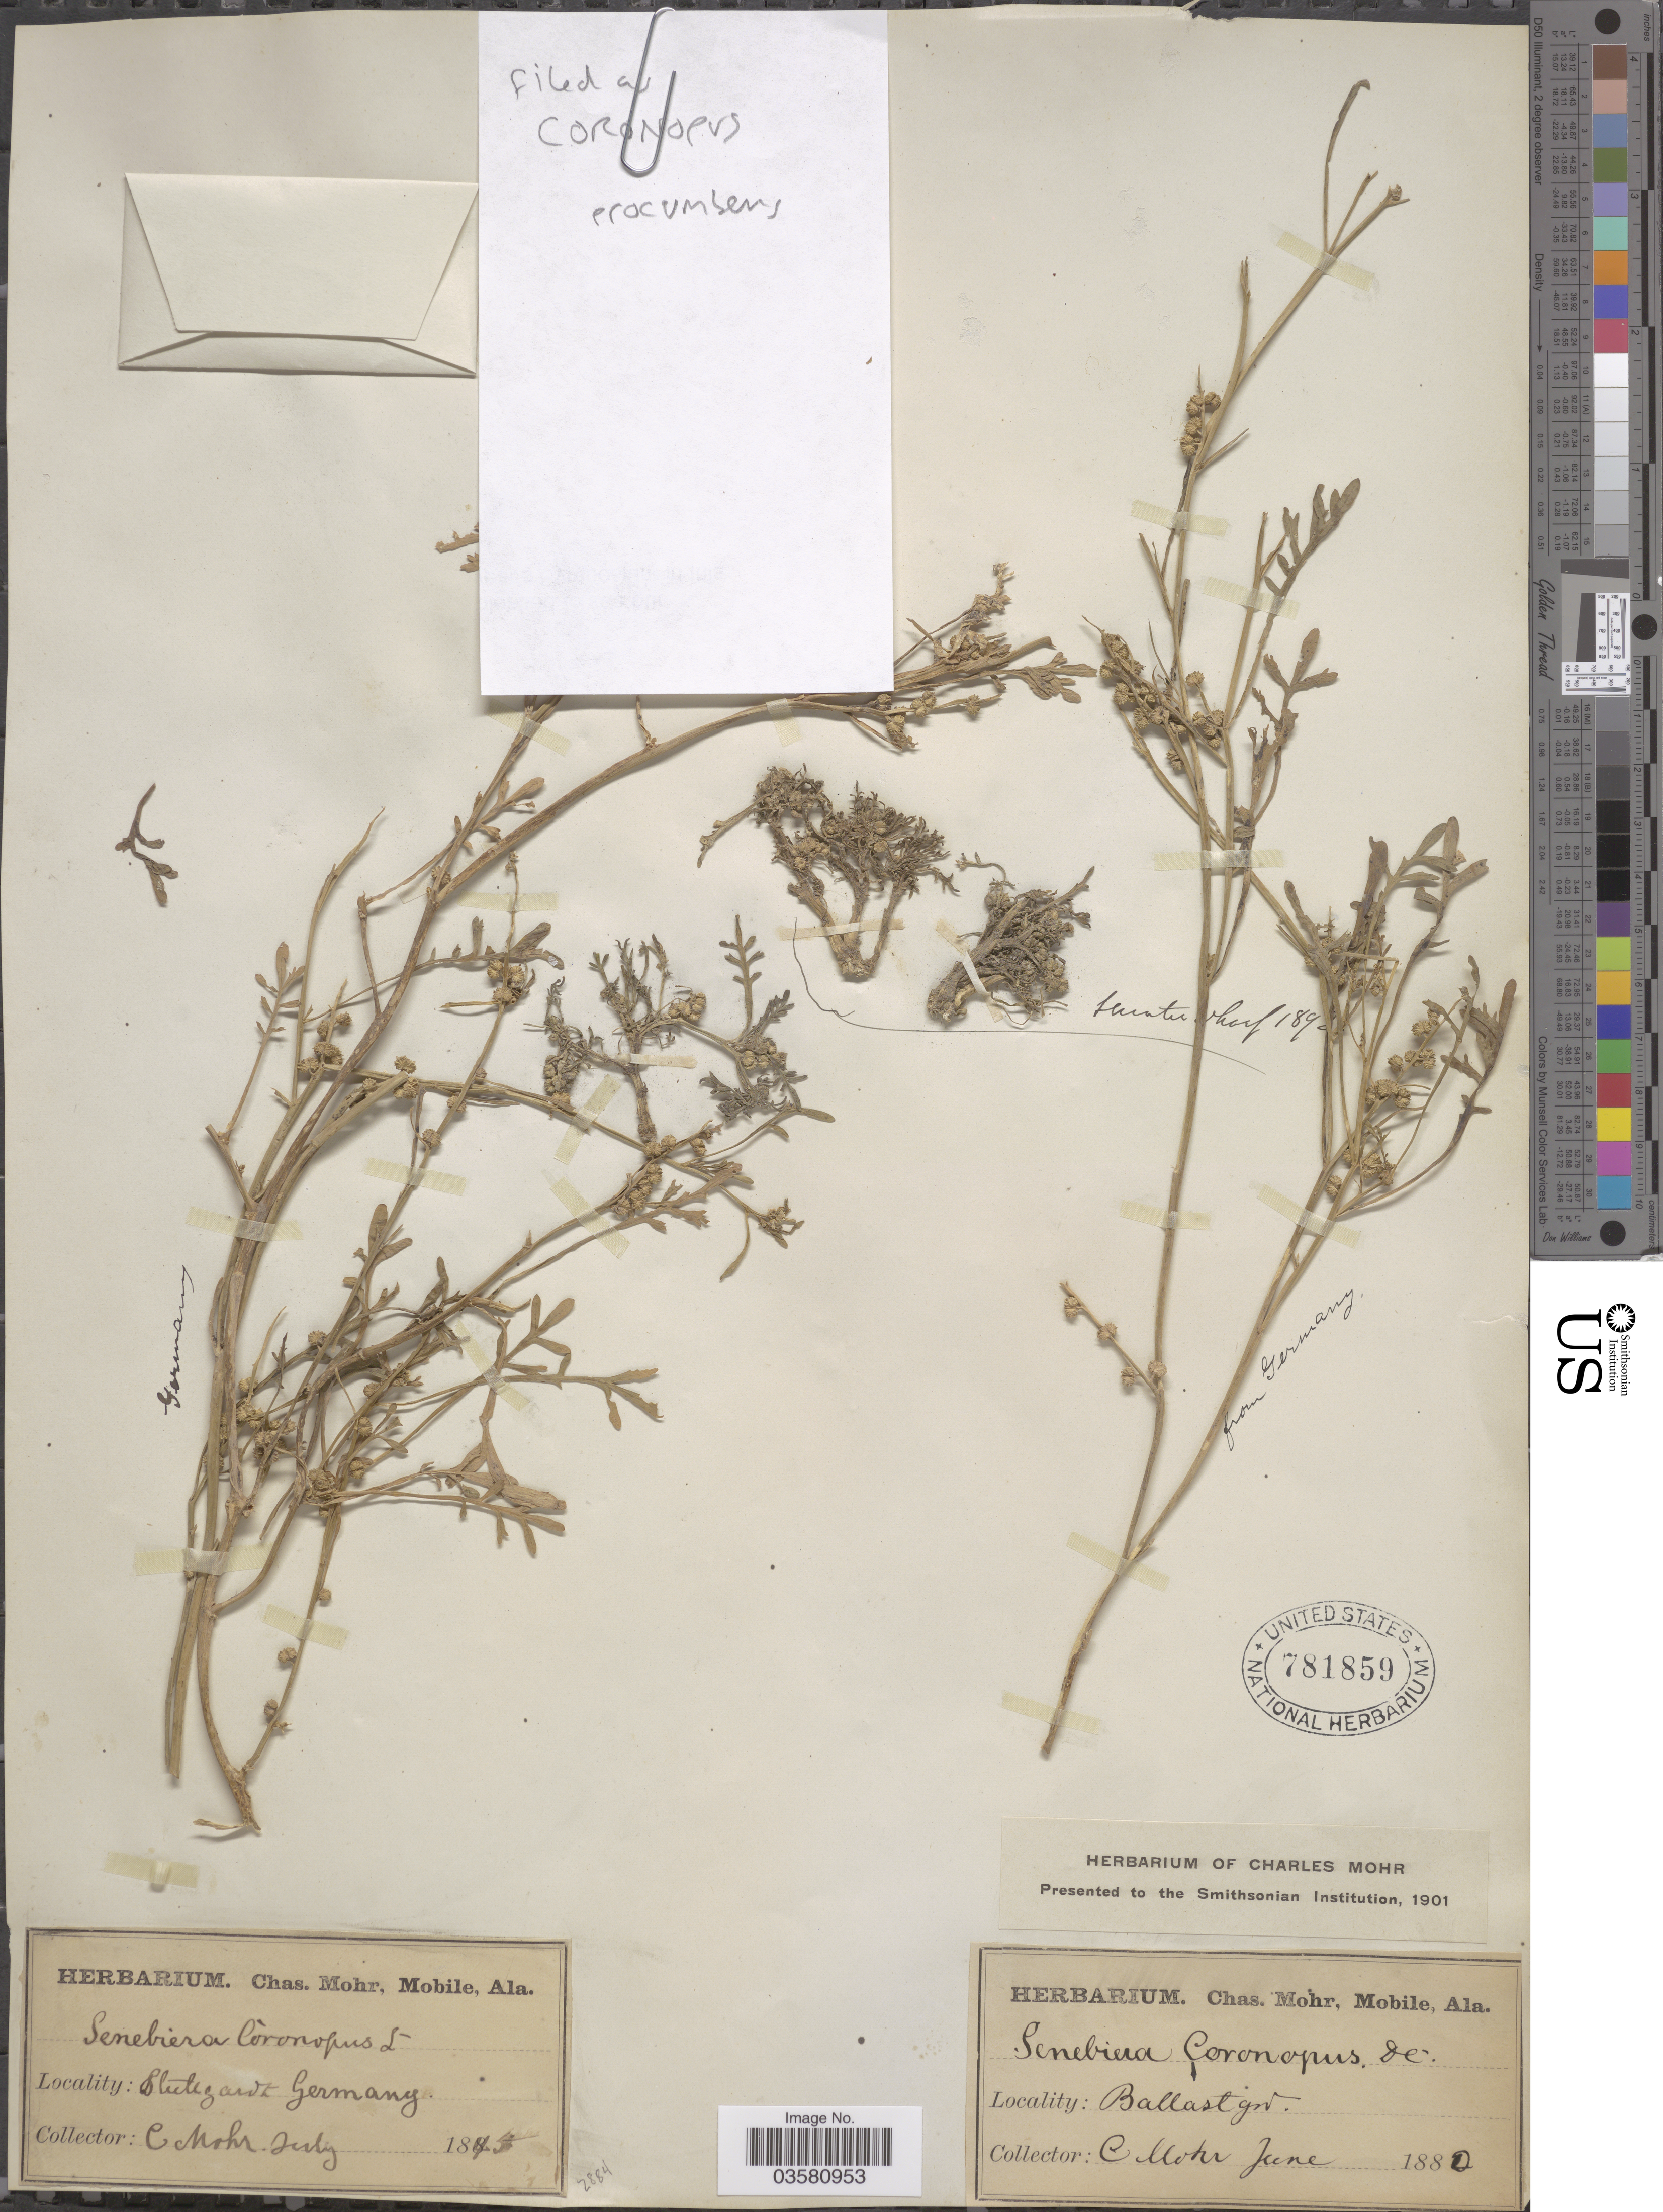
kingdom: Plantae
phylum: Tracheophyta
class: Magnoliopsida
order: Brassicales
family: Brassicaceae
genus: Lepidium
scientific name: Lepidium coronopus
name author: (L.) Al-Shehbaz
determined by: Strong, M. T., (US), Smithsonian Institution - National Museum of Natural History (UNITED STATES)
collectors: Mohr, C. T. (herbarium)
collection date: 1845-07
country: Germany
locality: Stuttgardt.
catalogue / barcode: US 781859-2